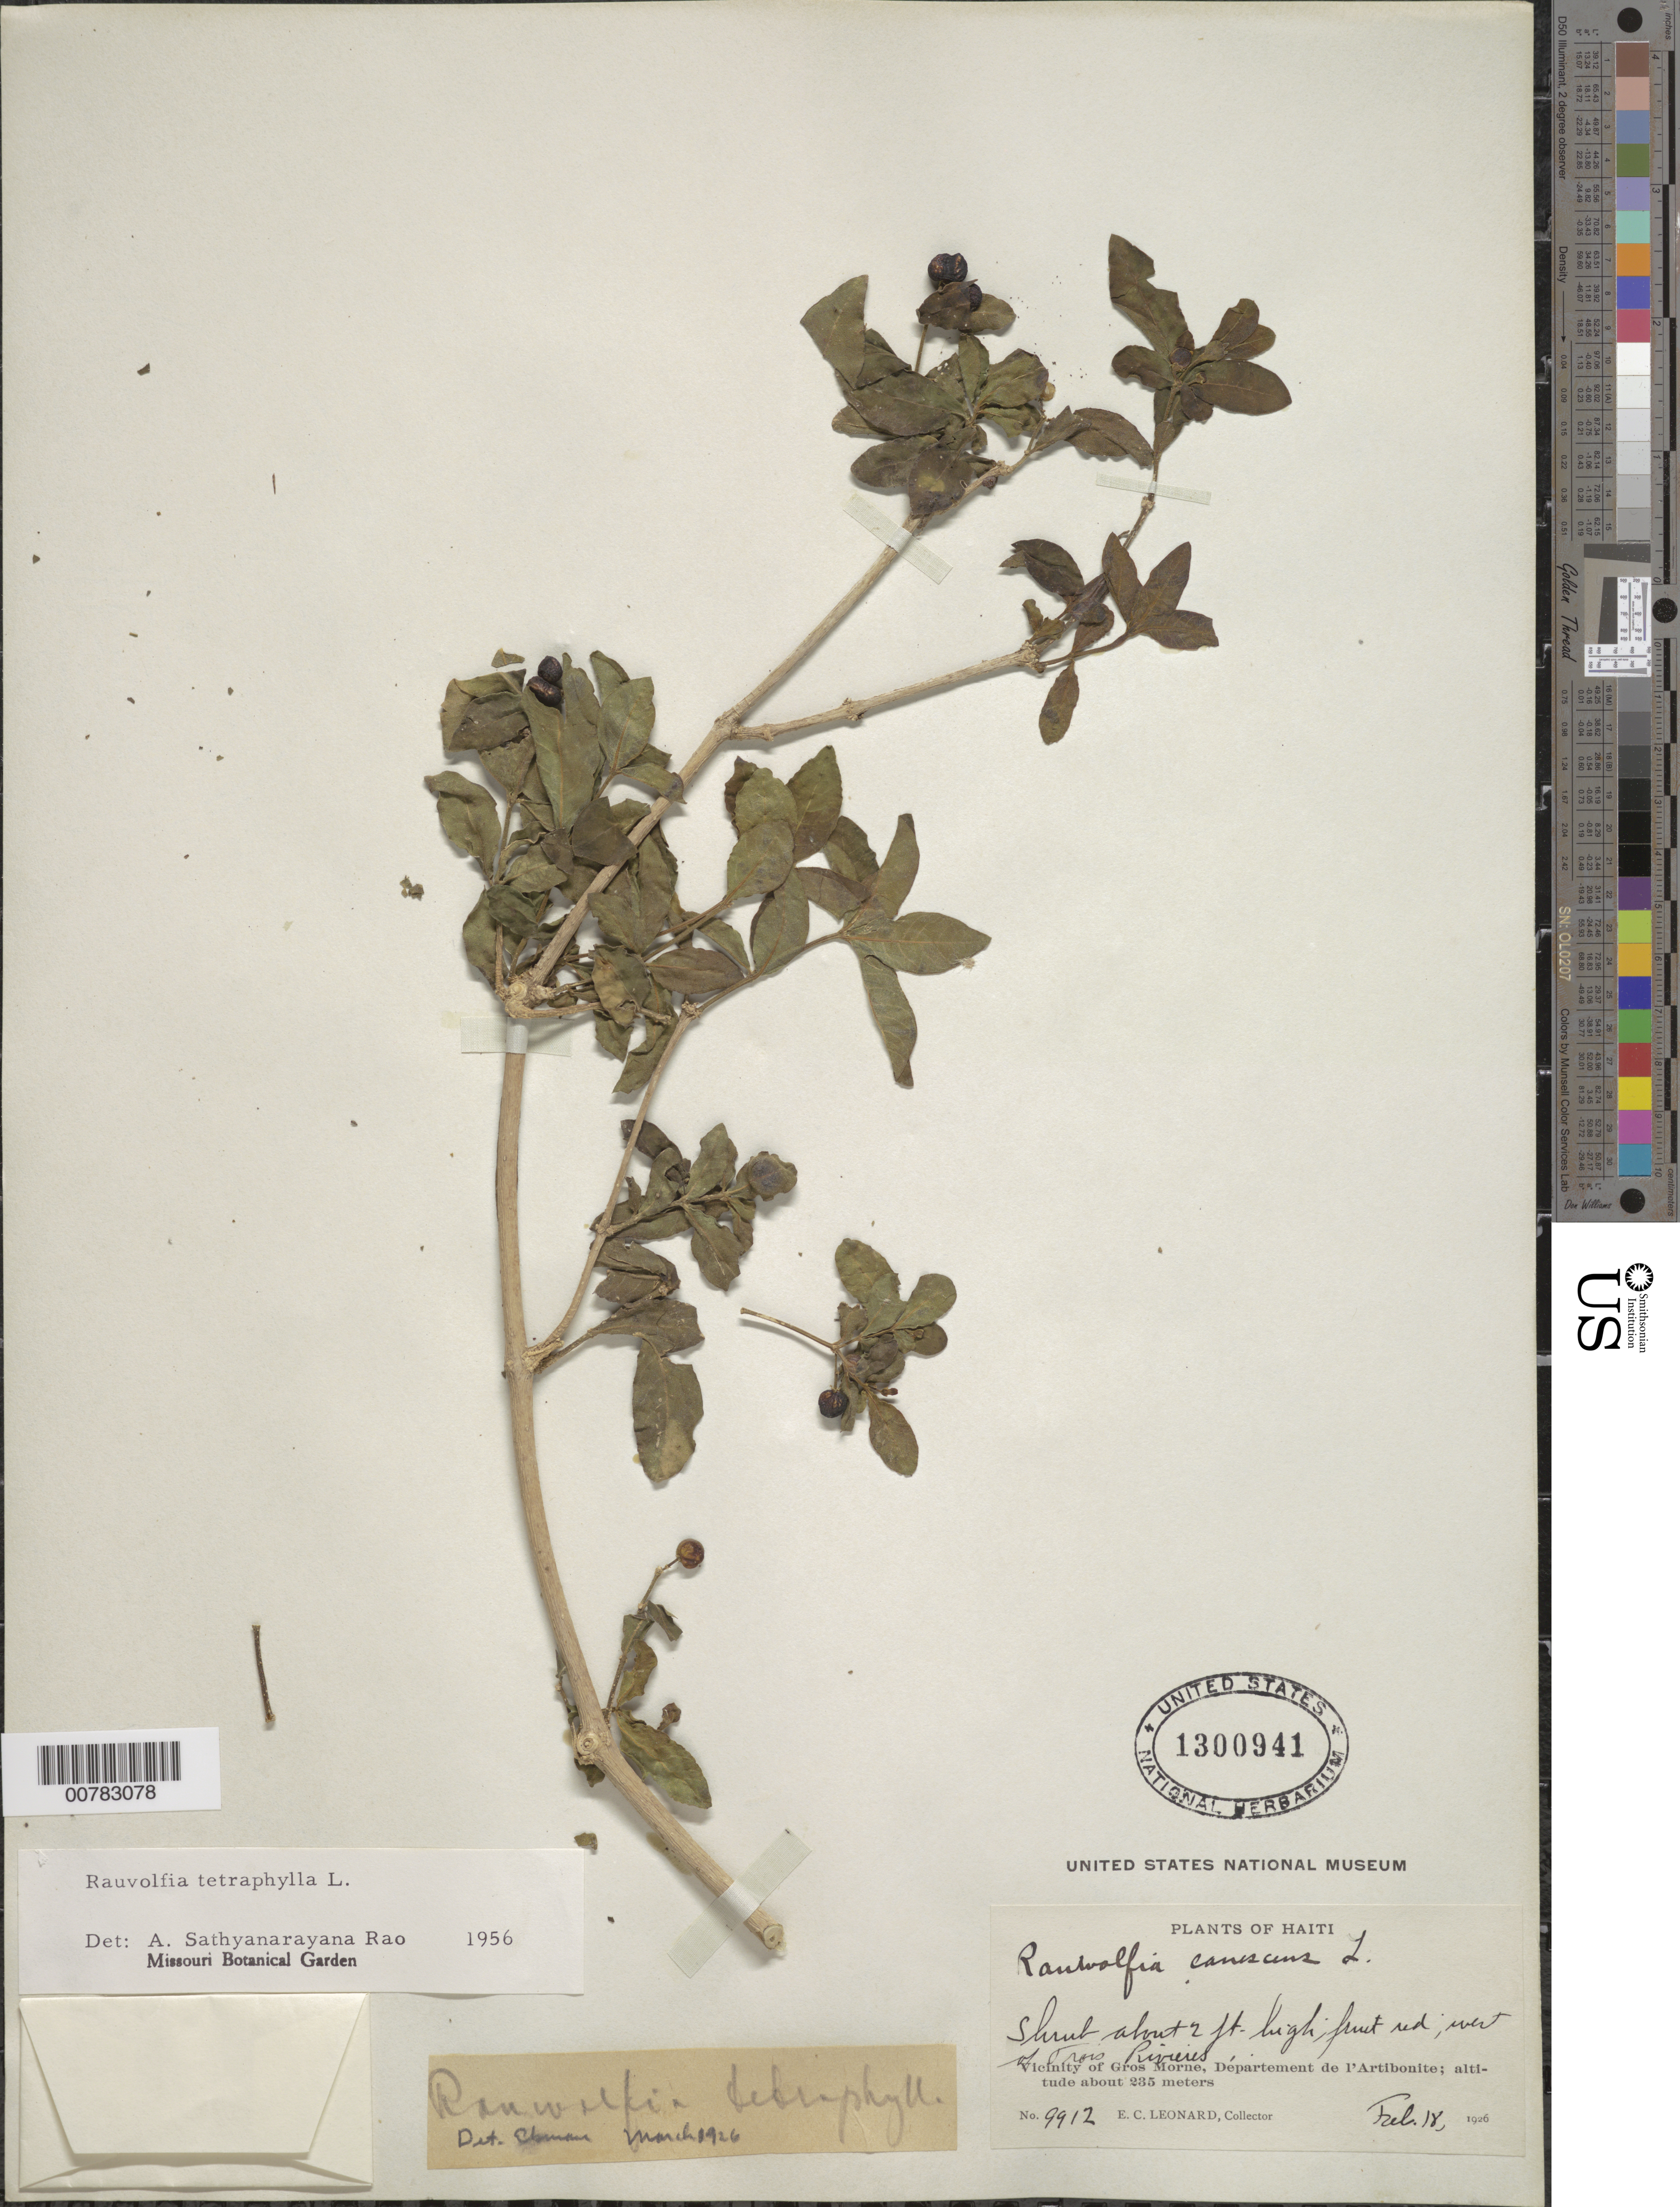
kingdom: Plantae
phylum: Tracheophyta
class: Magnoliopsida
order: Gentianales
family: Apocynaceae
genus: Rauvolfia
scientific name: Rauvolfia nitida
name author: Jacq.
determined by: Rao, A. S.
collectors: E. C. Leonard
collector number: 9912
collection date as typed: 18 Feb 1926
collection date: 1926-02-18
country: Haiti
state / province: Artibonite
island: Hispaniola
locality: Vicinity of Gros Morne, west of Trois Rivieres.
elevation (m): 235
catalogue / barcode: US 1300941